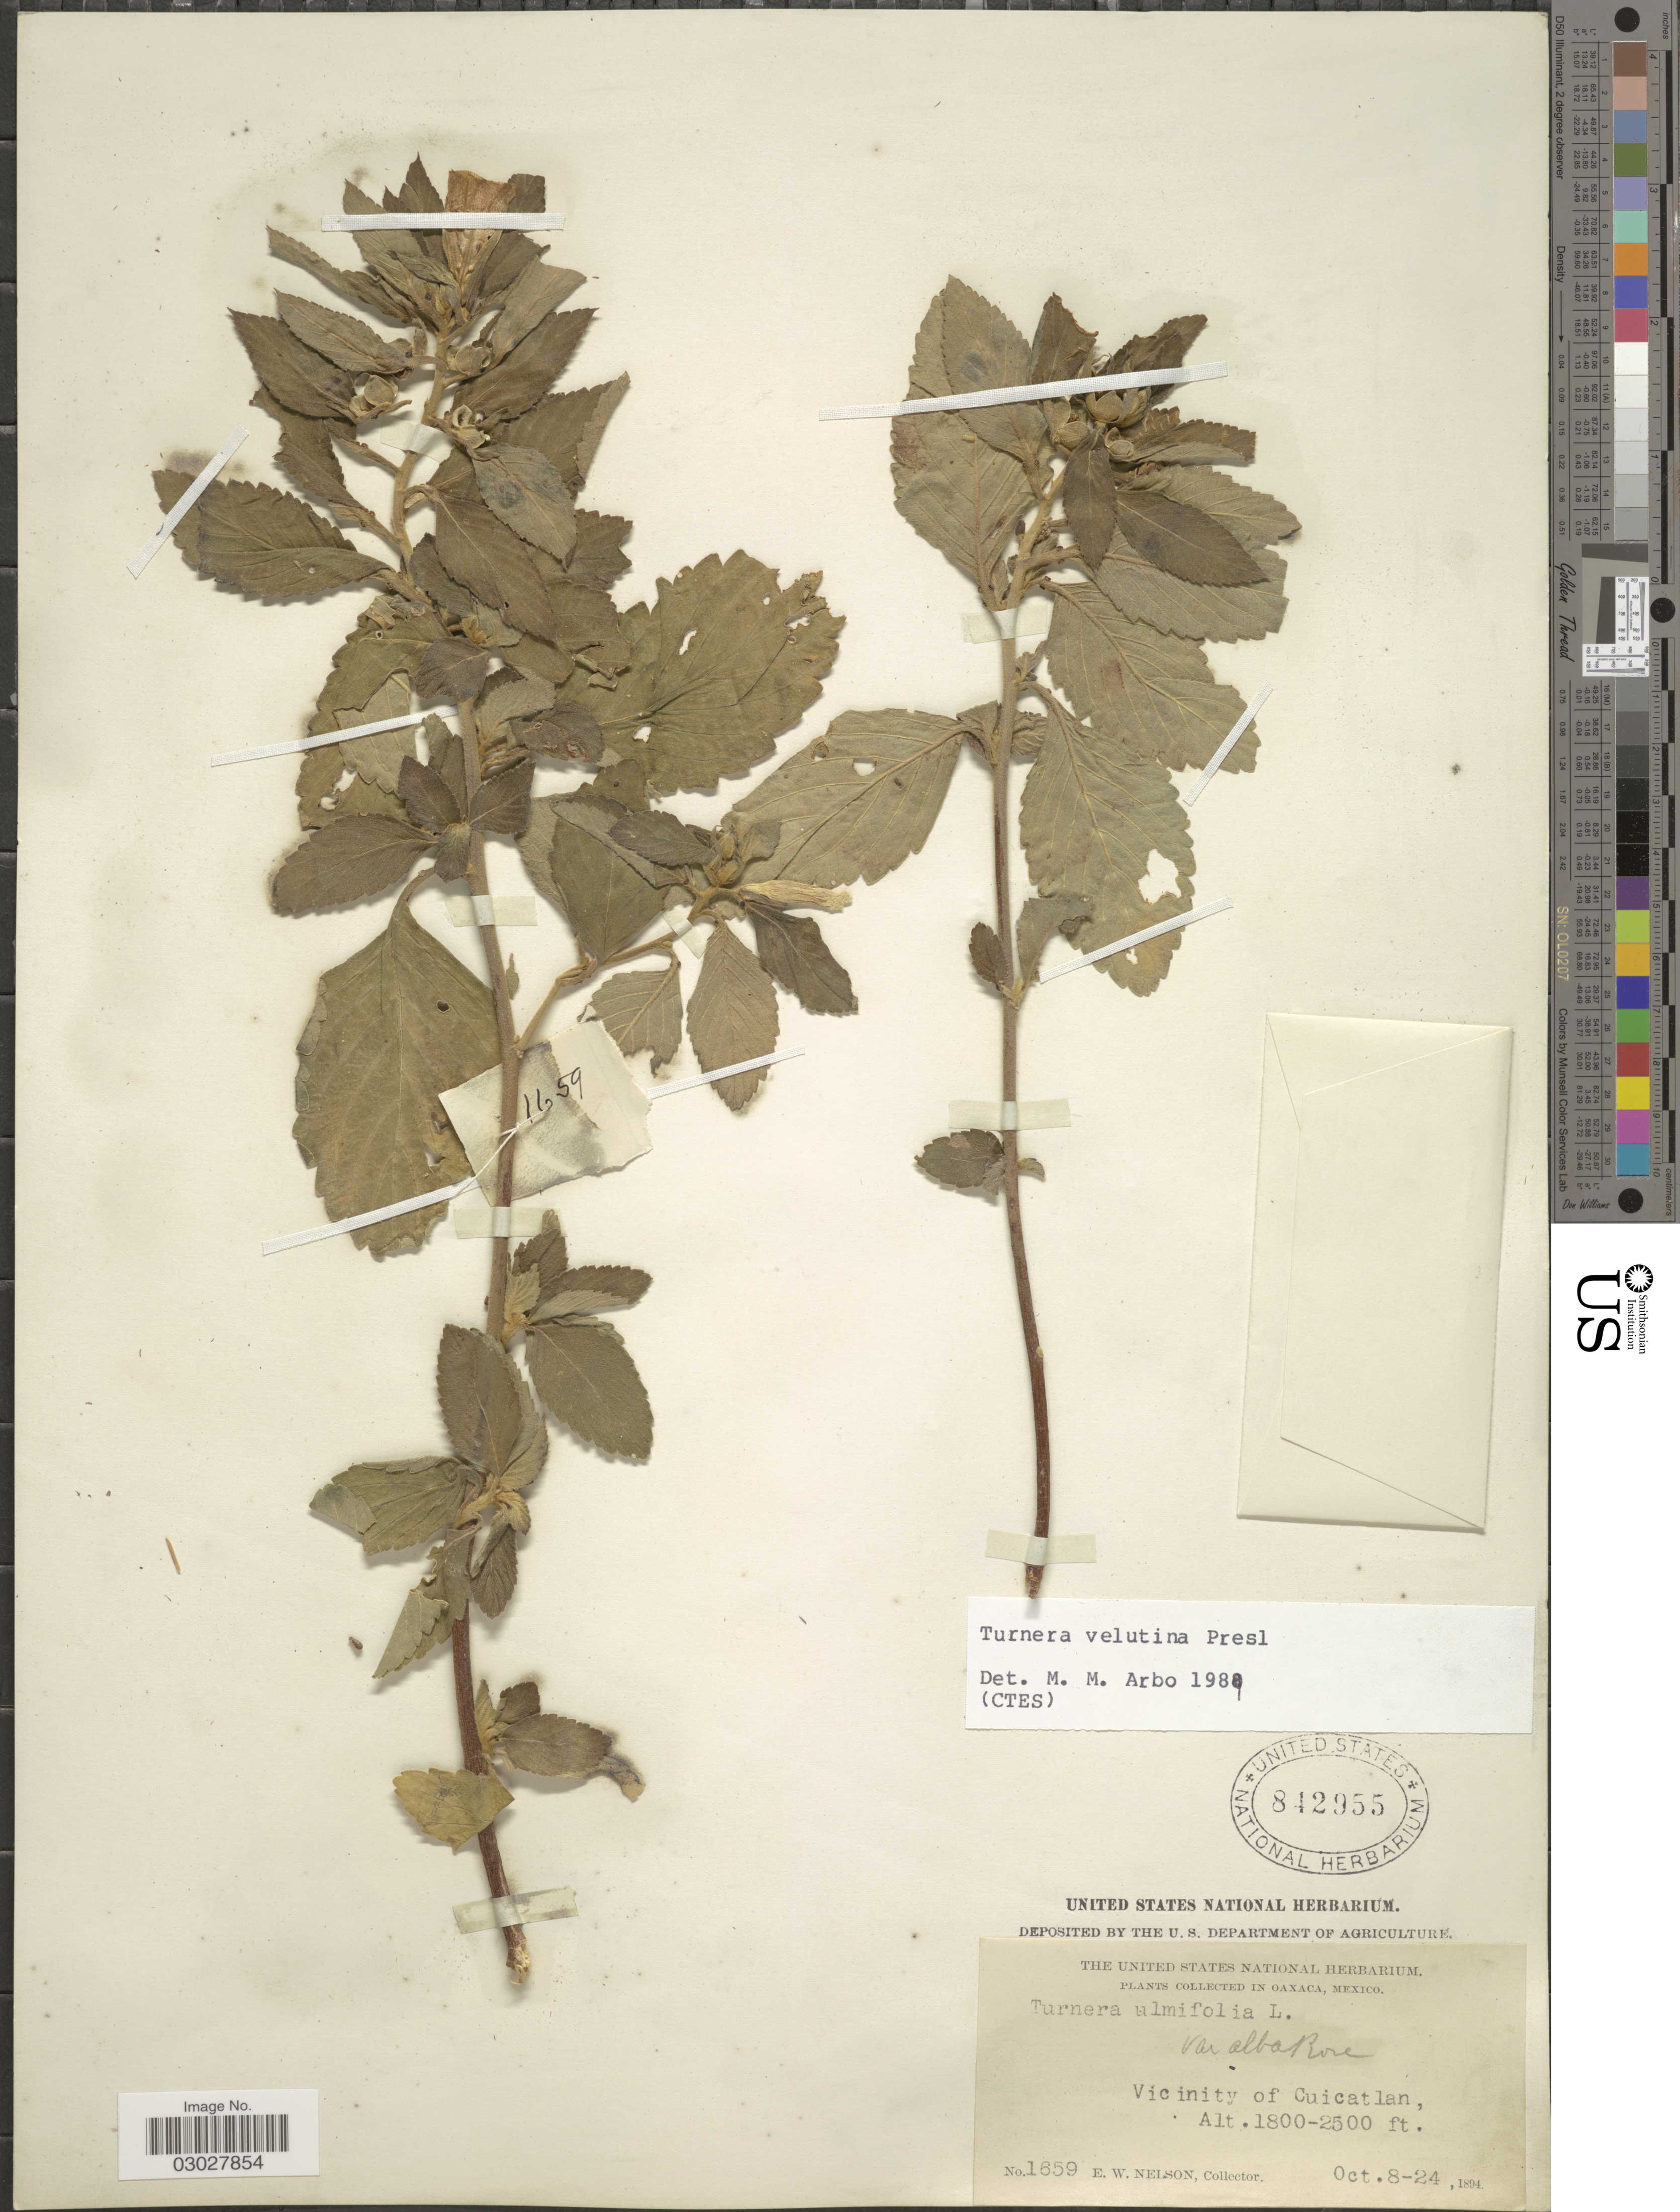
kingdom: Plantae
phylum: Tracheophyta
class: Magnoliopsida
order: Malpighiales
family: Turneraceae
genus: Turnera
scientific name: Turnera velutina Benth., nom. illeg.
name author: Benth.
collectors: E. W. Nelson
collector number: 1659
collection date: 1894-10-08/1894-10-24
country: Mexico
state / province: Oaxaca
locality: Vicinity of Cuicatlan.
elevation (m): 549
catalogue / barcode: US 842955